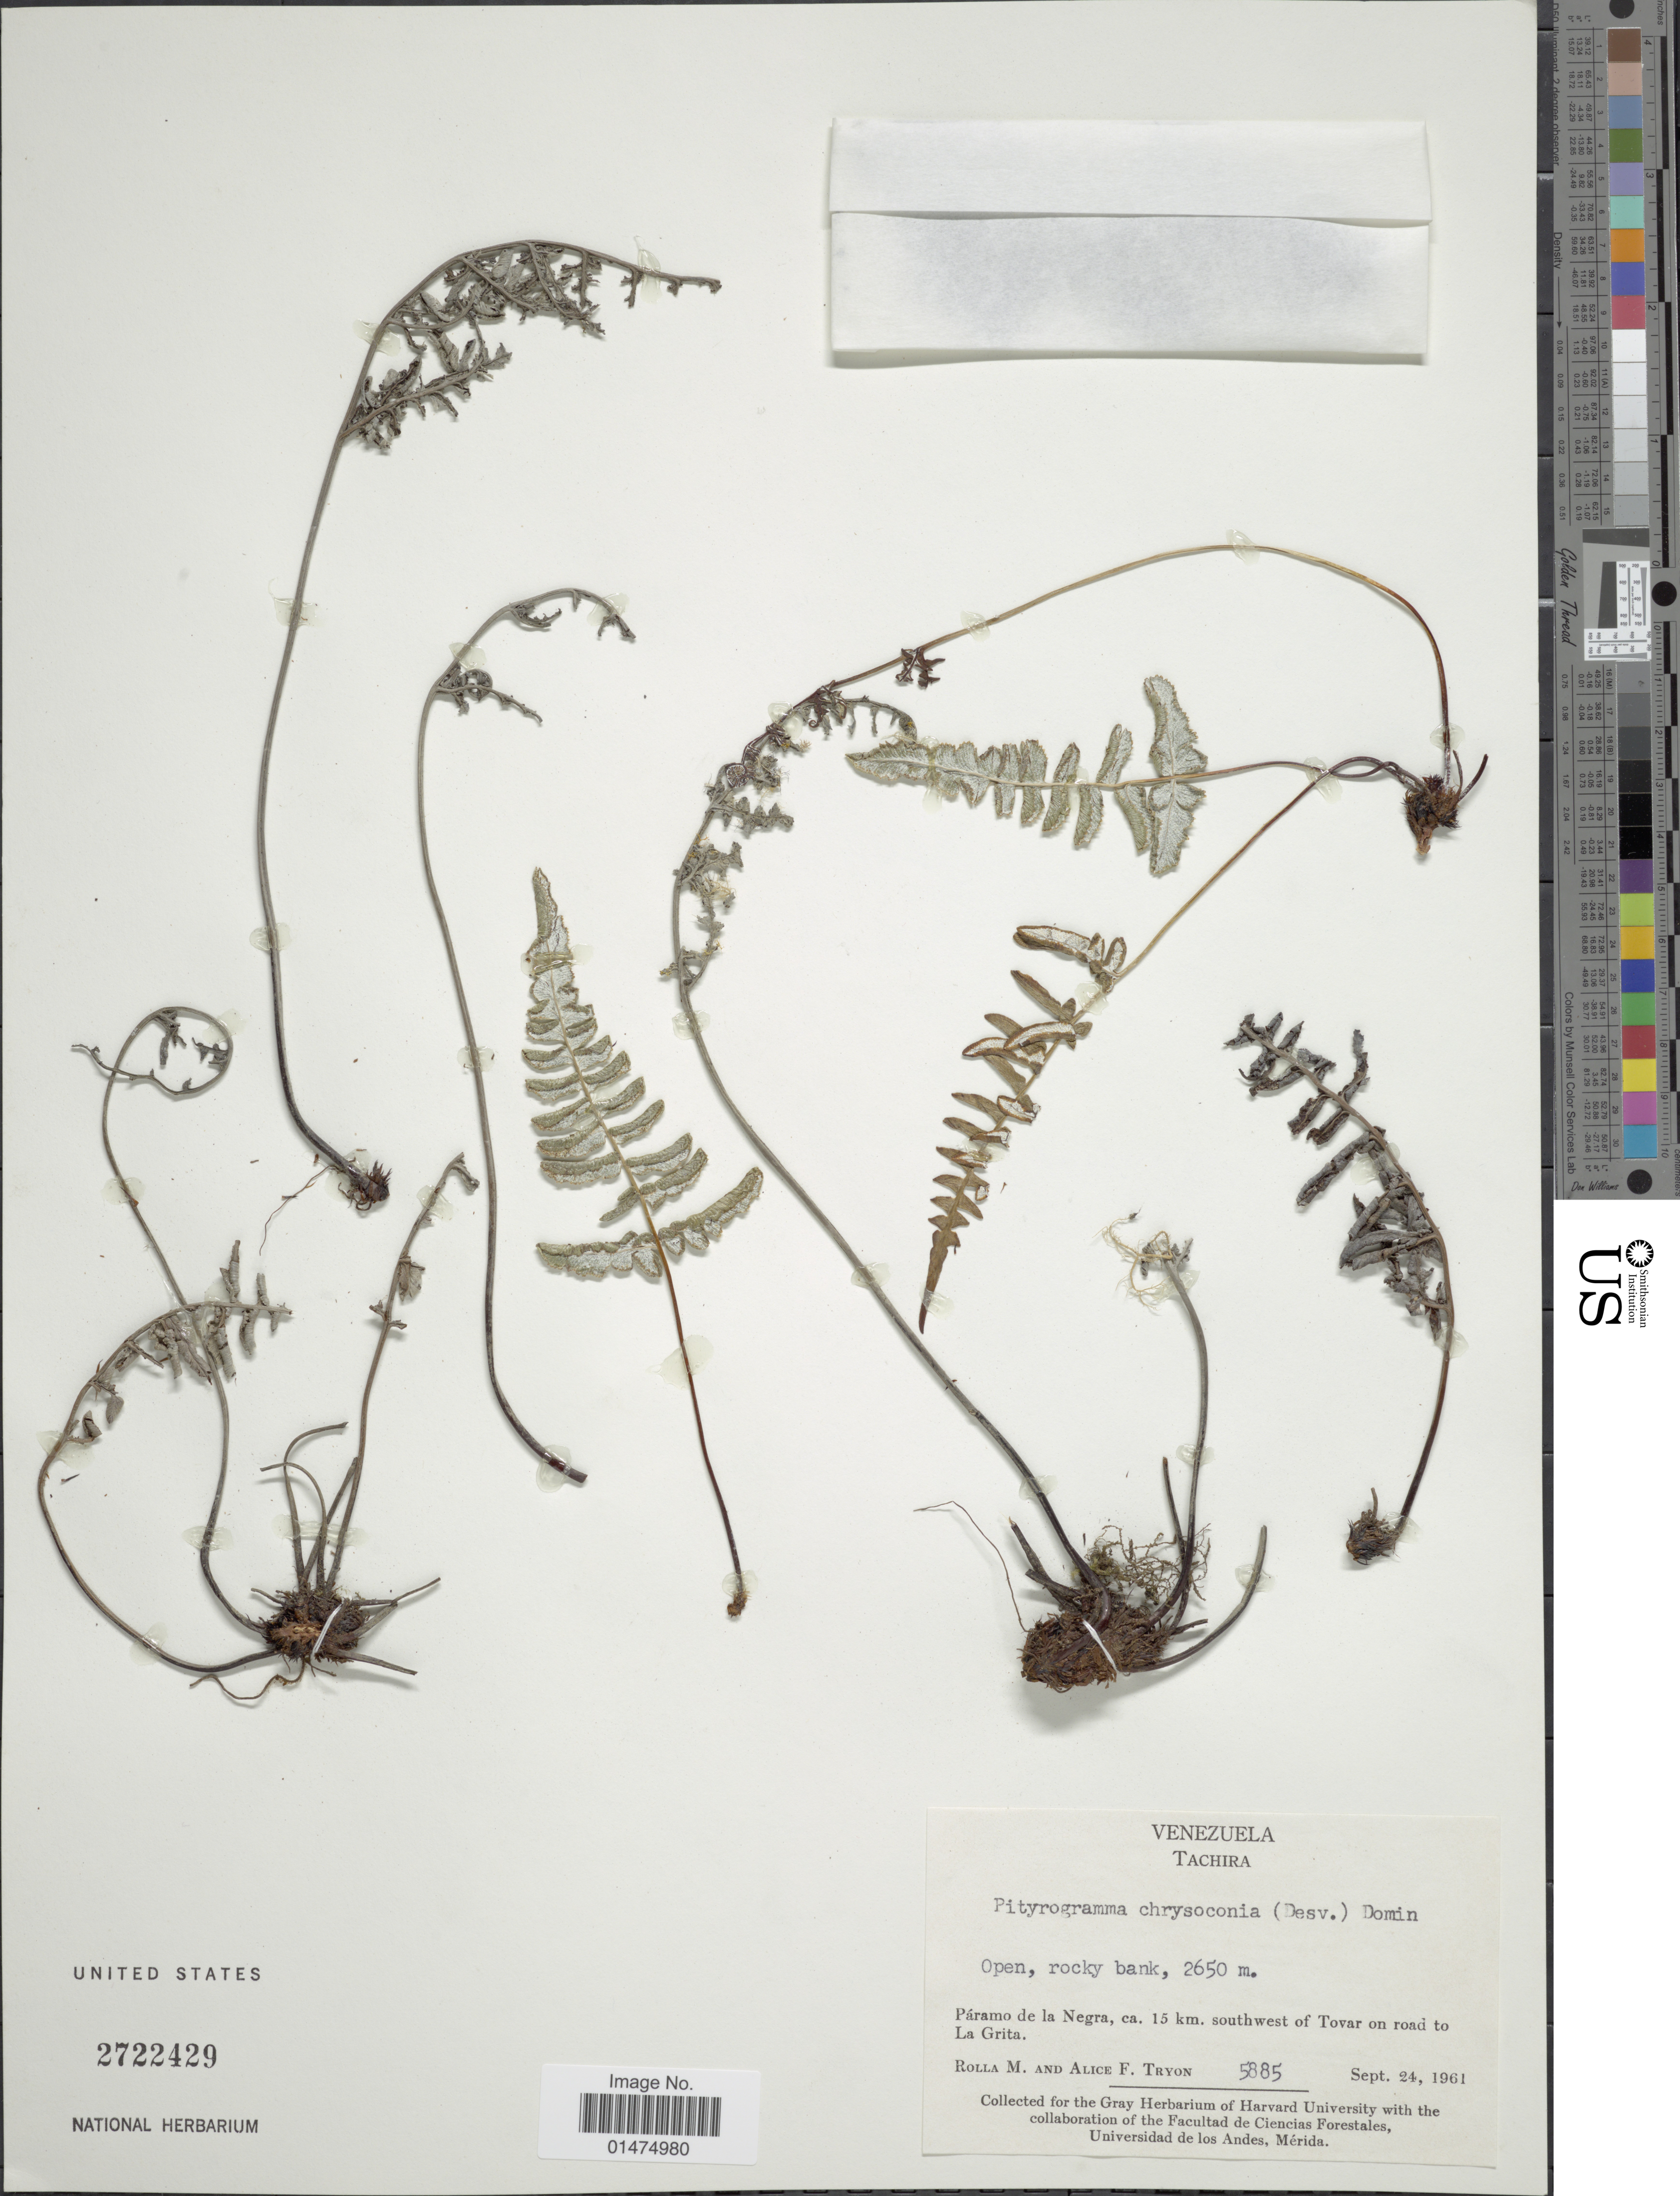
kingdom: Plantae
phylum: Tracheophyta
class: Polypodiopsida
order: Polypodiales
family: Pteridaceae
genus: Pityrogramma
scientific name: Pityrogramma chrysoconia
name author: (Desv.) Maxon ex Domin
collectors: R. M. Tryon & A. F. Tryon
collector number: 5885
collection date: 1961-09-24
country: Venezuela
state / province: Tachira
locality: Venezuela, Paramo de la Negra, ca. 15 km southwest of Tovar on road to La Grita.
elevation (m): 2650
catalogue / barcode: US 2722429